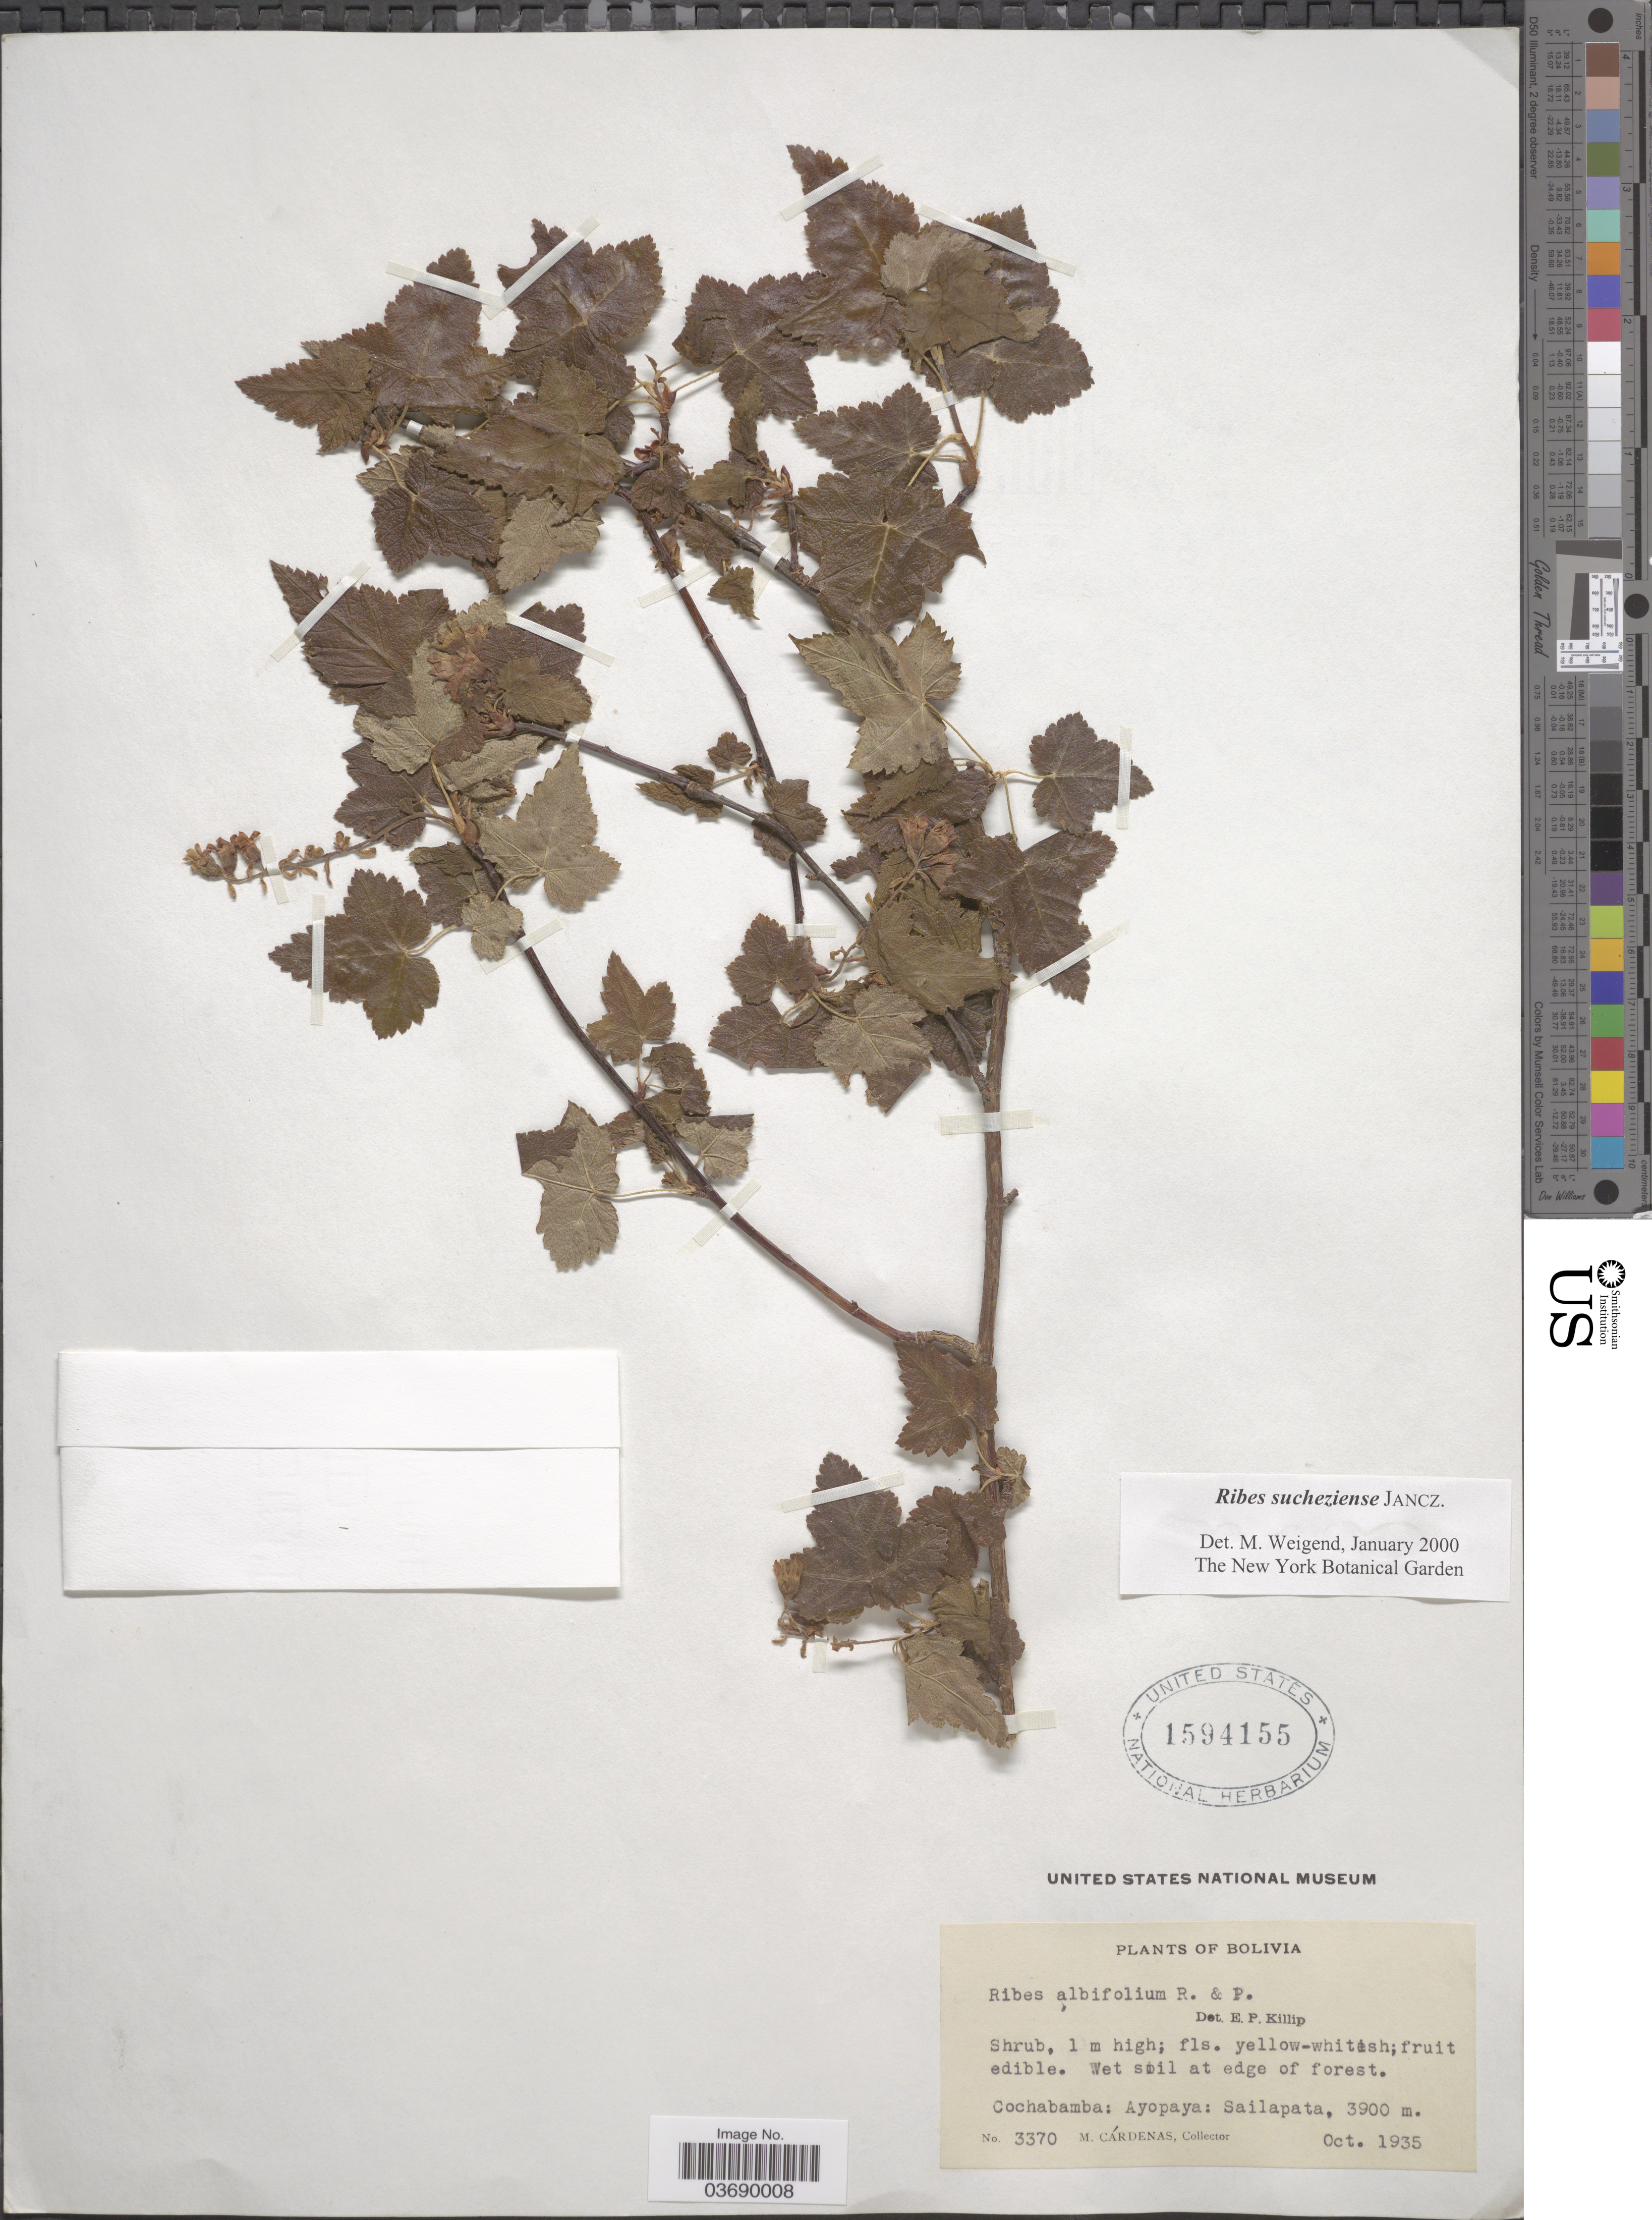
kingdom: Plantae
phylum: Tracheophyta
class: Magnoliopsida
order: Saxifragales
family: Grossulariaceae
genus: Ribes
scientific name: Ribes sucheziense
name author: Jancz.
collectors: M. Cárdenas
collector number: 3370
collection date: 1935-10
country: Bolivia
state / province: Cochabamba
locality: Ayopaya: Sailapata.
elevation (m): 3900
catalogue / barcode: US 1594155